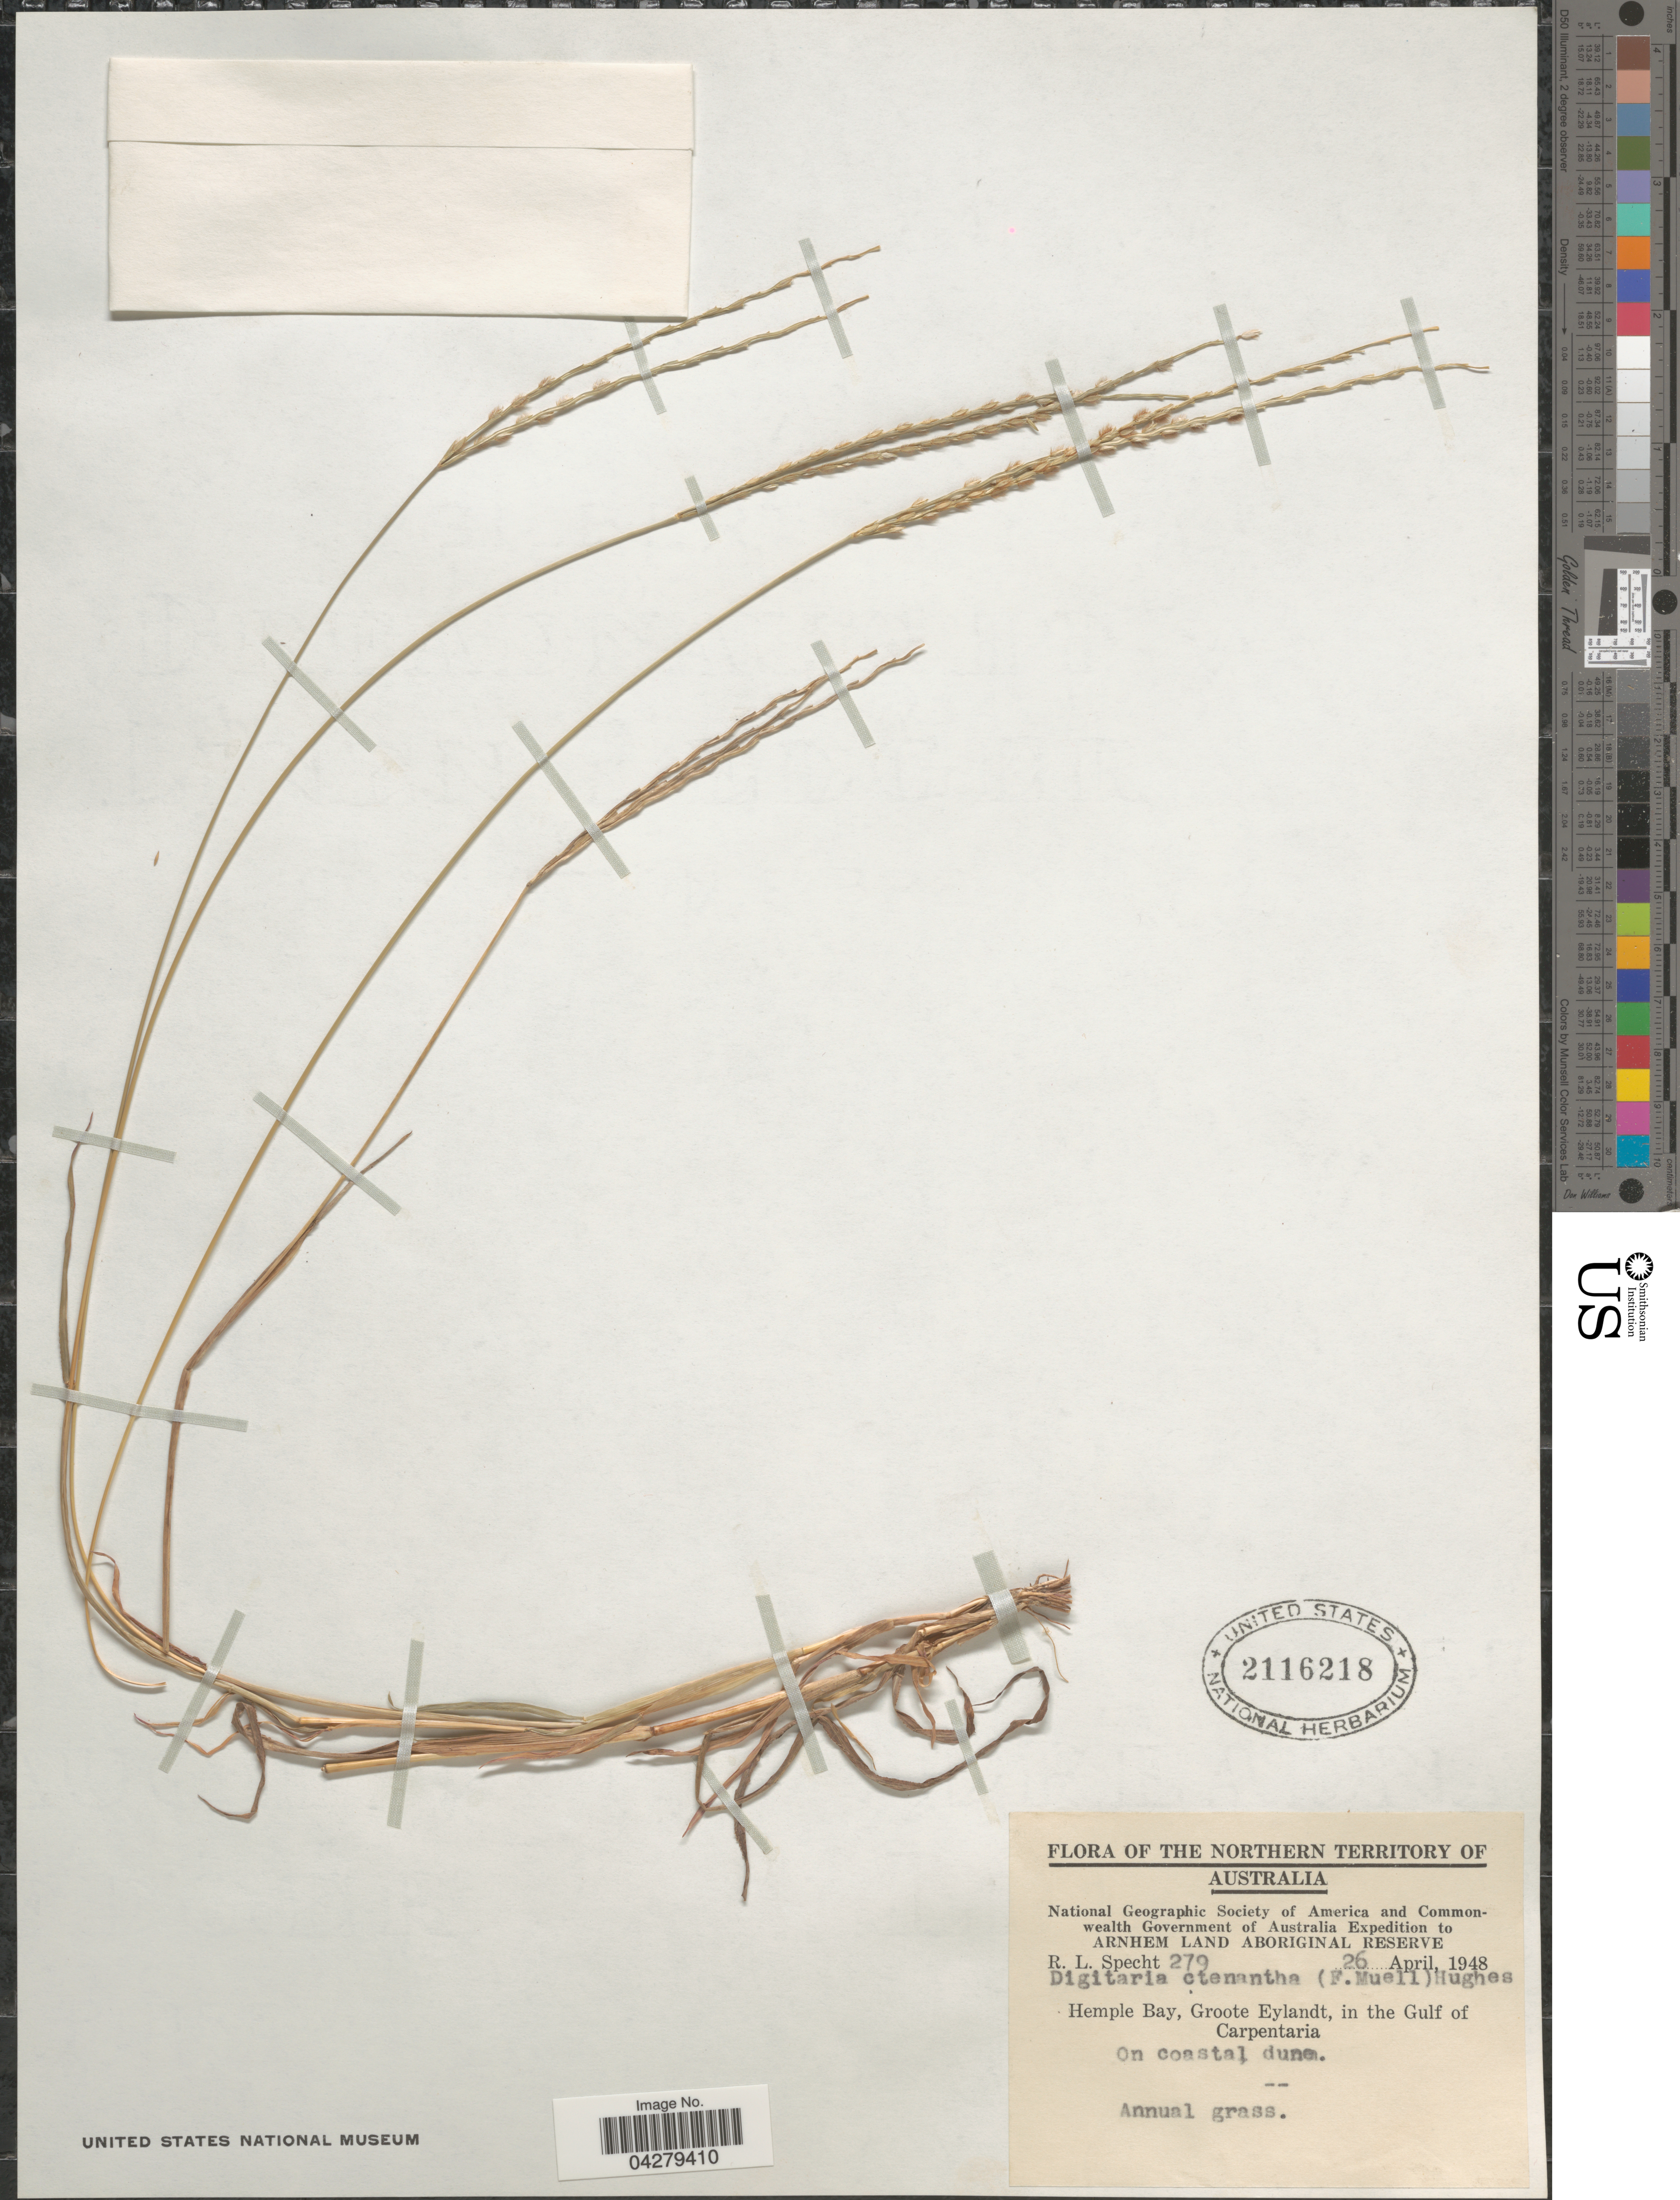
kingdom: Plantae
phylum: Tracheophyta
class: Liliopsida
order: Poales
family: Poaceae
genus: Digitaria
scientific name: Digitaria ctenantha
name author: (F. Muell.) Hughes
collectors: R. L. Specht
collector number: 279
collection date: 1948-04-26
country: Australia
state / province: Northern Territory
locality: The Northern Territory of Australia. National Geographic Society of America and Commonwealth Government of Australia Expedition to Arnhem Land Aboriginal Reserve. Hemple Bay, Groote Eylandt, in the Gulf of Carpentaria.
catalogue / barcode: US 2116218